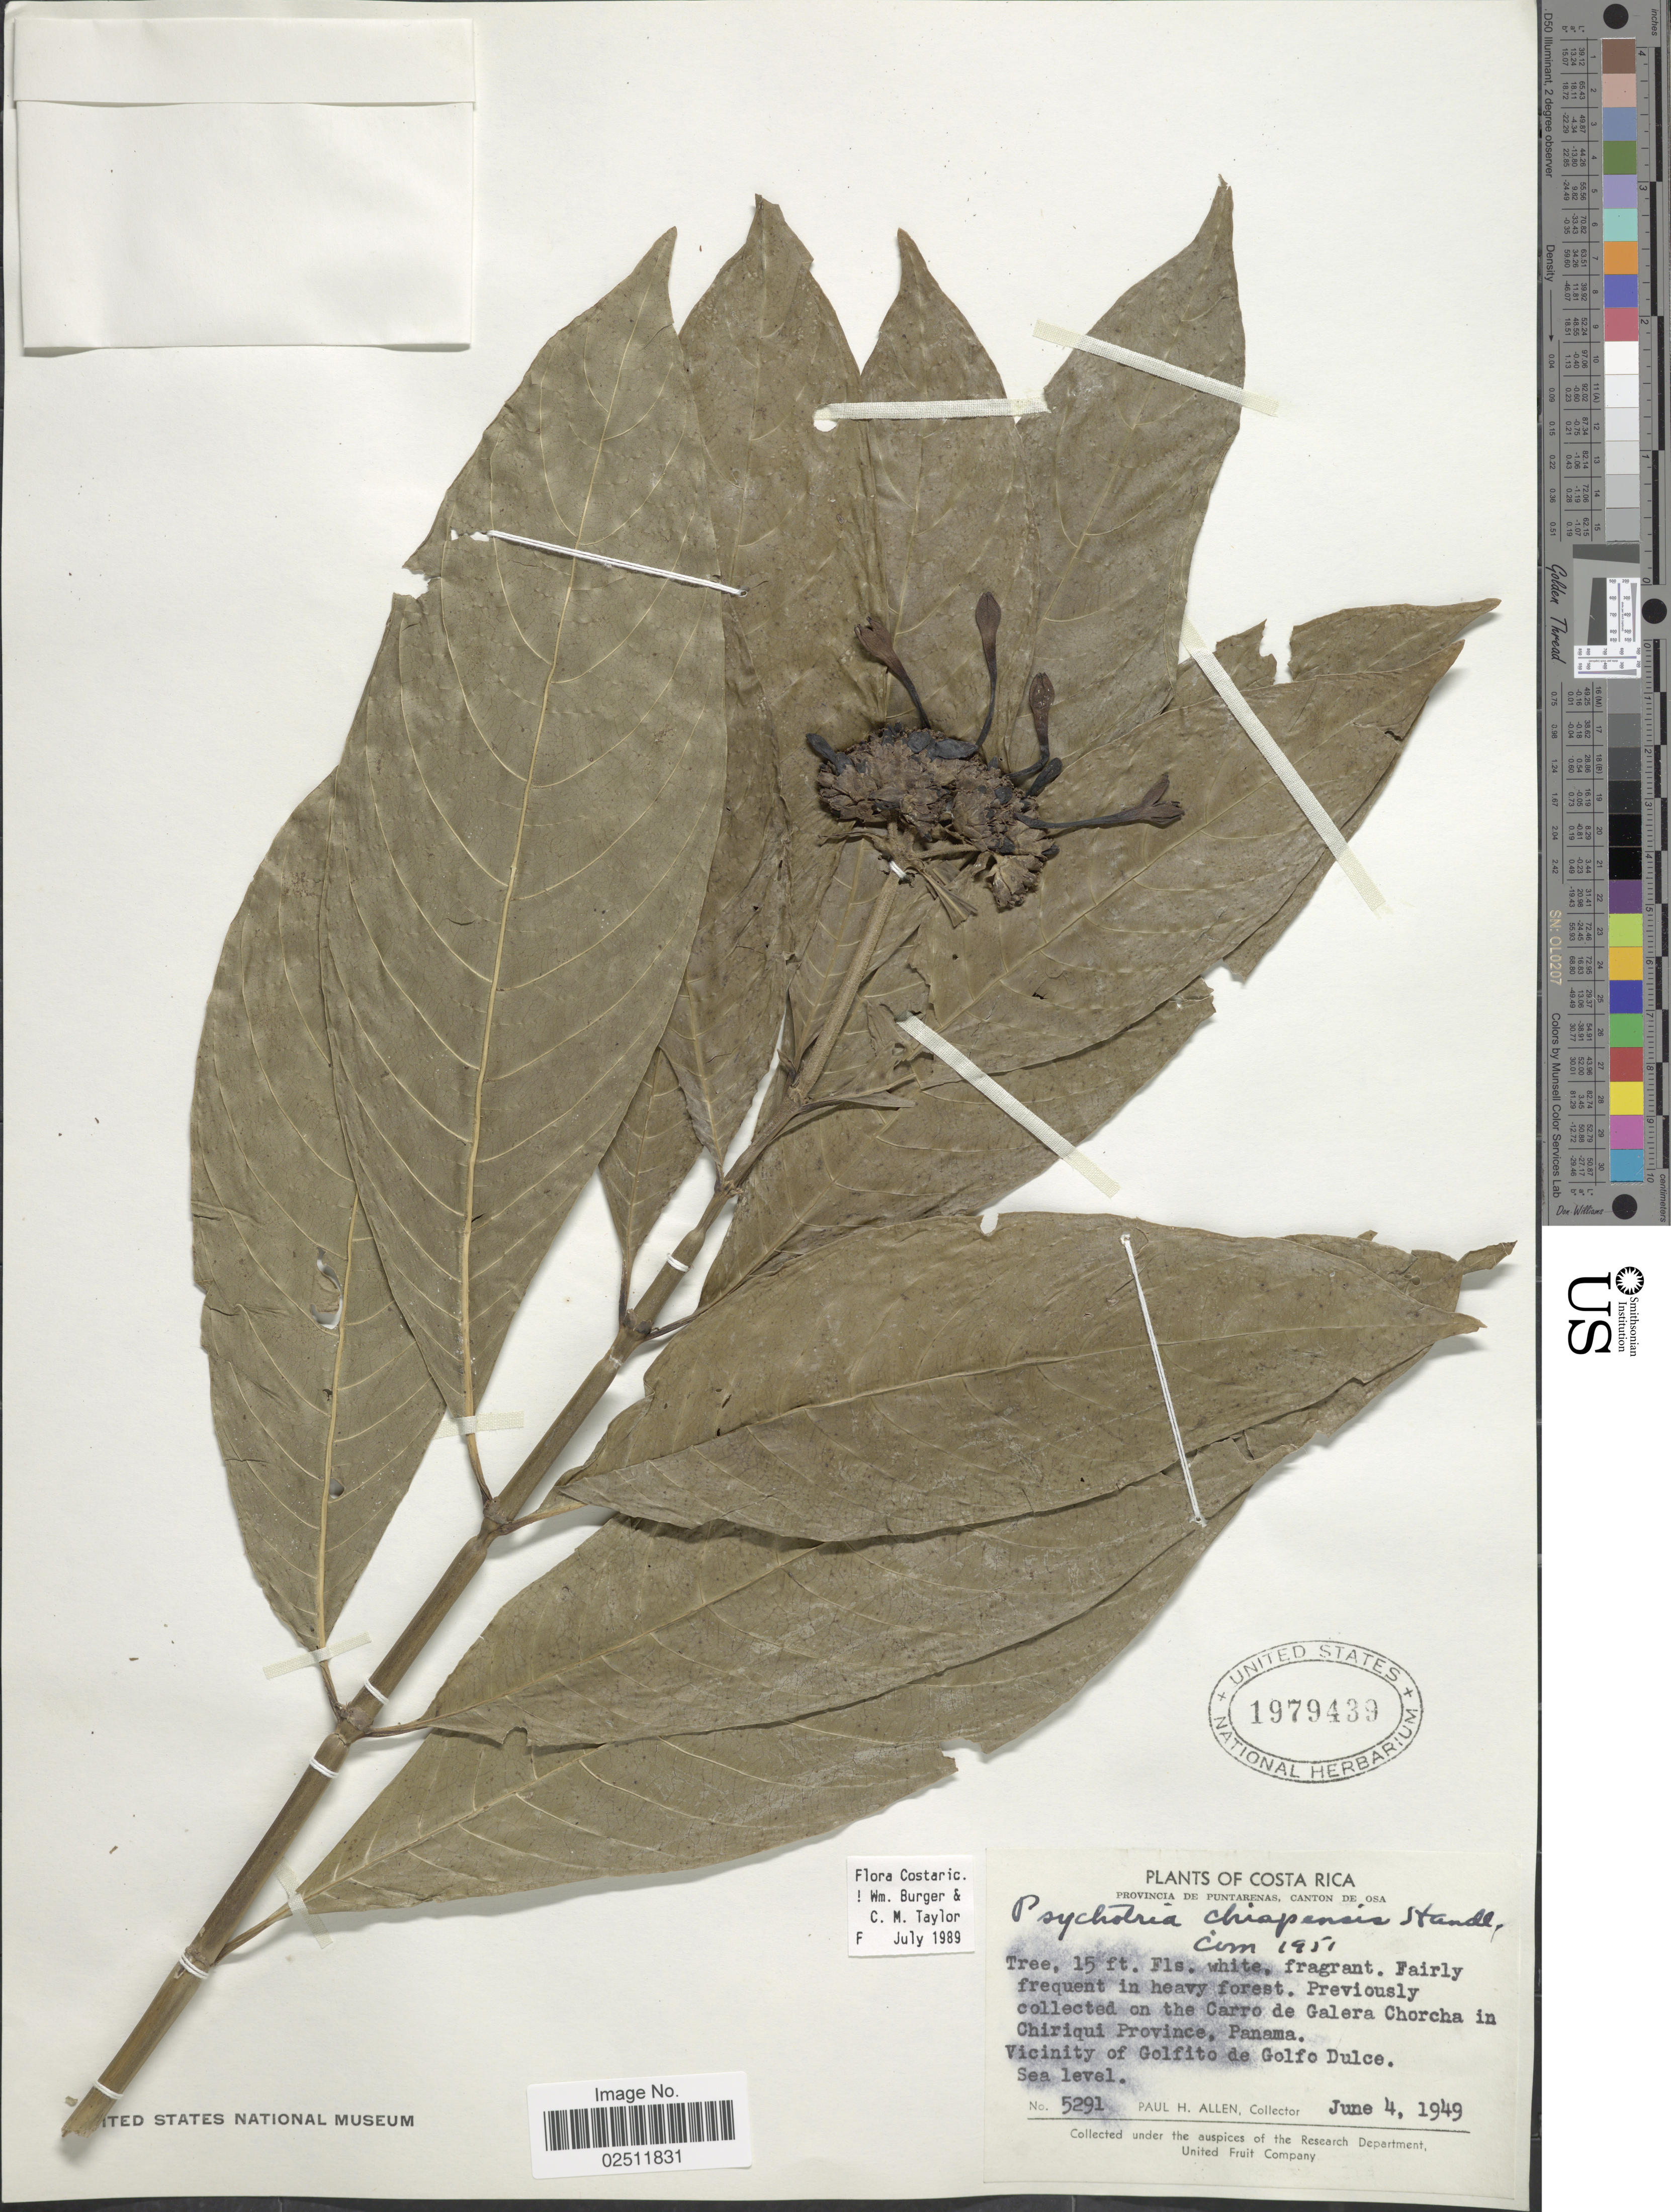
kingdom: Plantae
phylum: Tracheophyta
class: Magnoliopsida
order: Gentianales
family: Rubiaceae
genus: Psychotria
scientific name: Psychotria chiapensis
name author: Standl.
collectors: P. H. Allen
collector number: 5291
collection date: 1949-06-04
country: Costa Rica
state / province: Puntarenas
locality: Canton de Osa. Vicinity of Golfito de Golfo Dulce.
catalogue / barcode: US 1979439